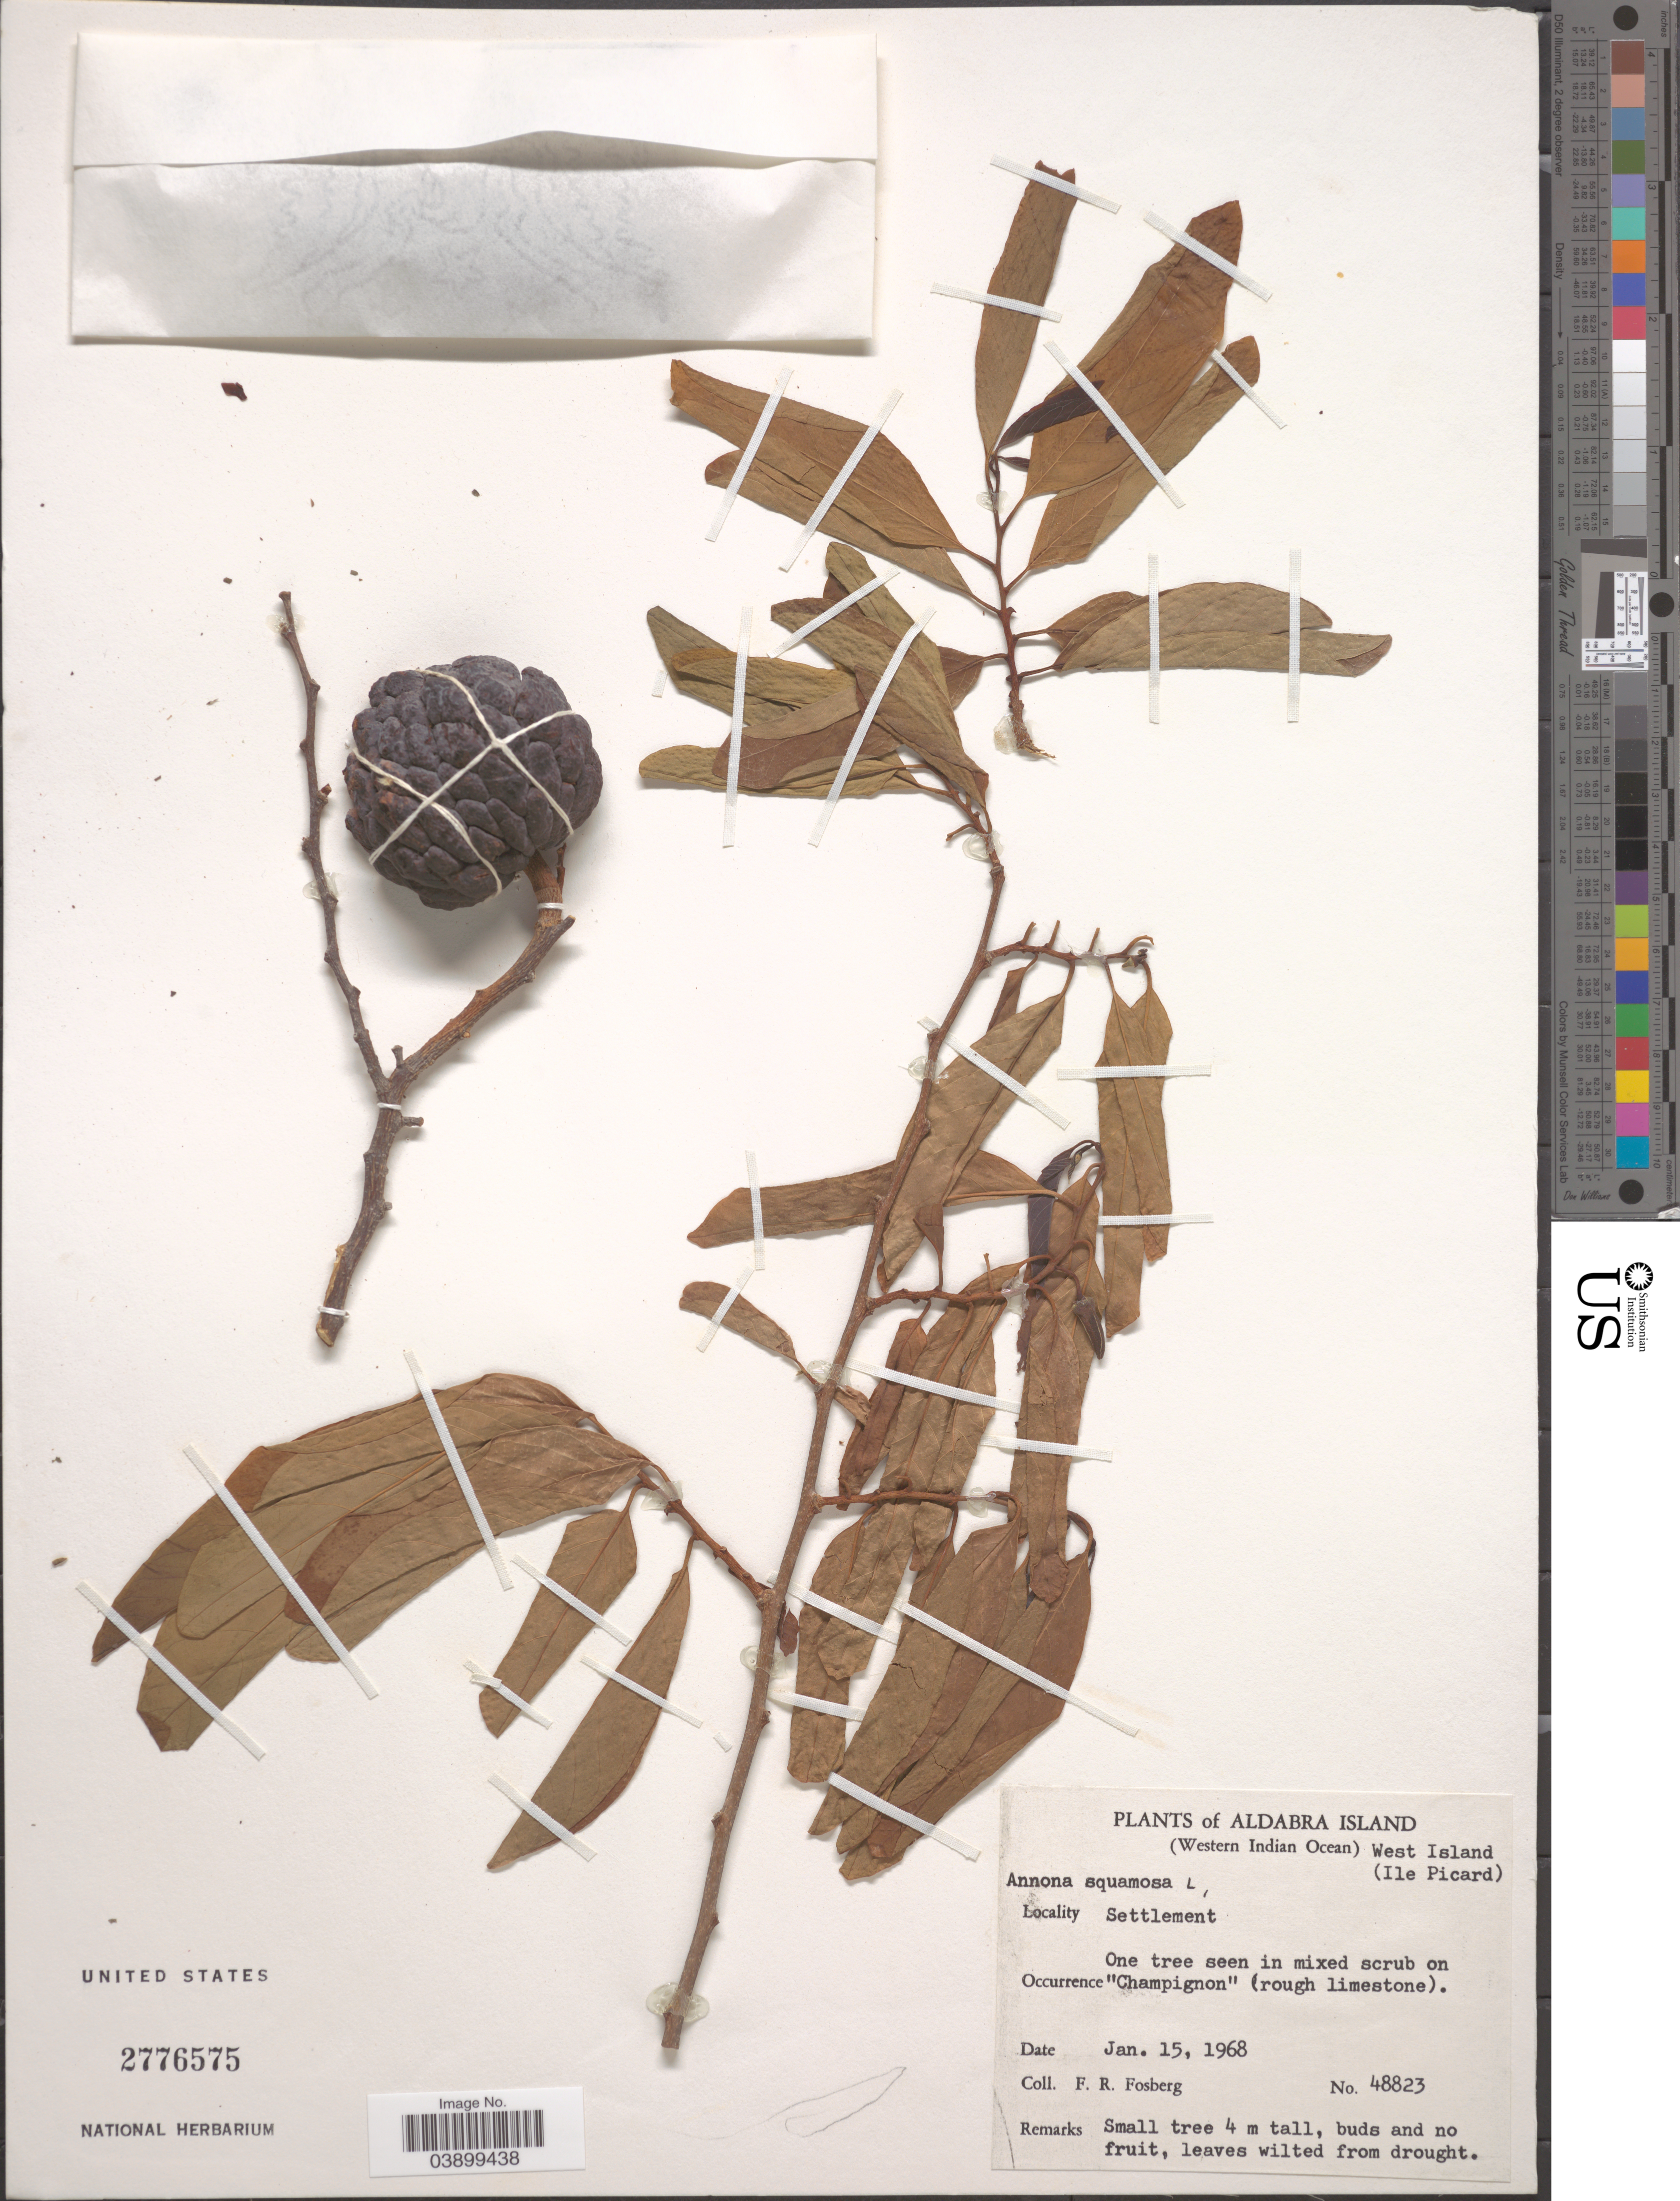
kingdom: Plantae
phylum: Tracheophyta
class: Magnoliopsida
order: Magnoliales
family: Annonaceae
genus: Annona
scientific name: Annona squamosa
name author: L.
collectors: F. R. Fosberg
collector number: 48823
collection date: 1968-01-15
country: Seychelles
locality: Aldabra Island. (Western Indian Ocean) West Island (Ile Picard). Settlement.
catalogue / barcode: US 2776575